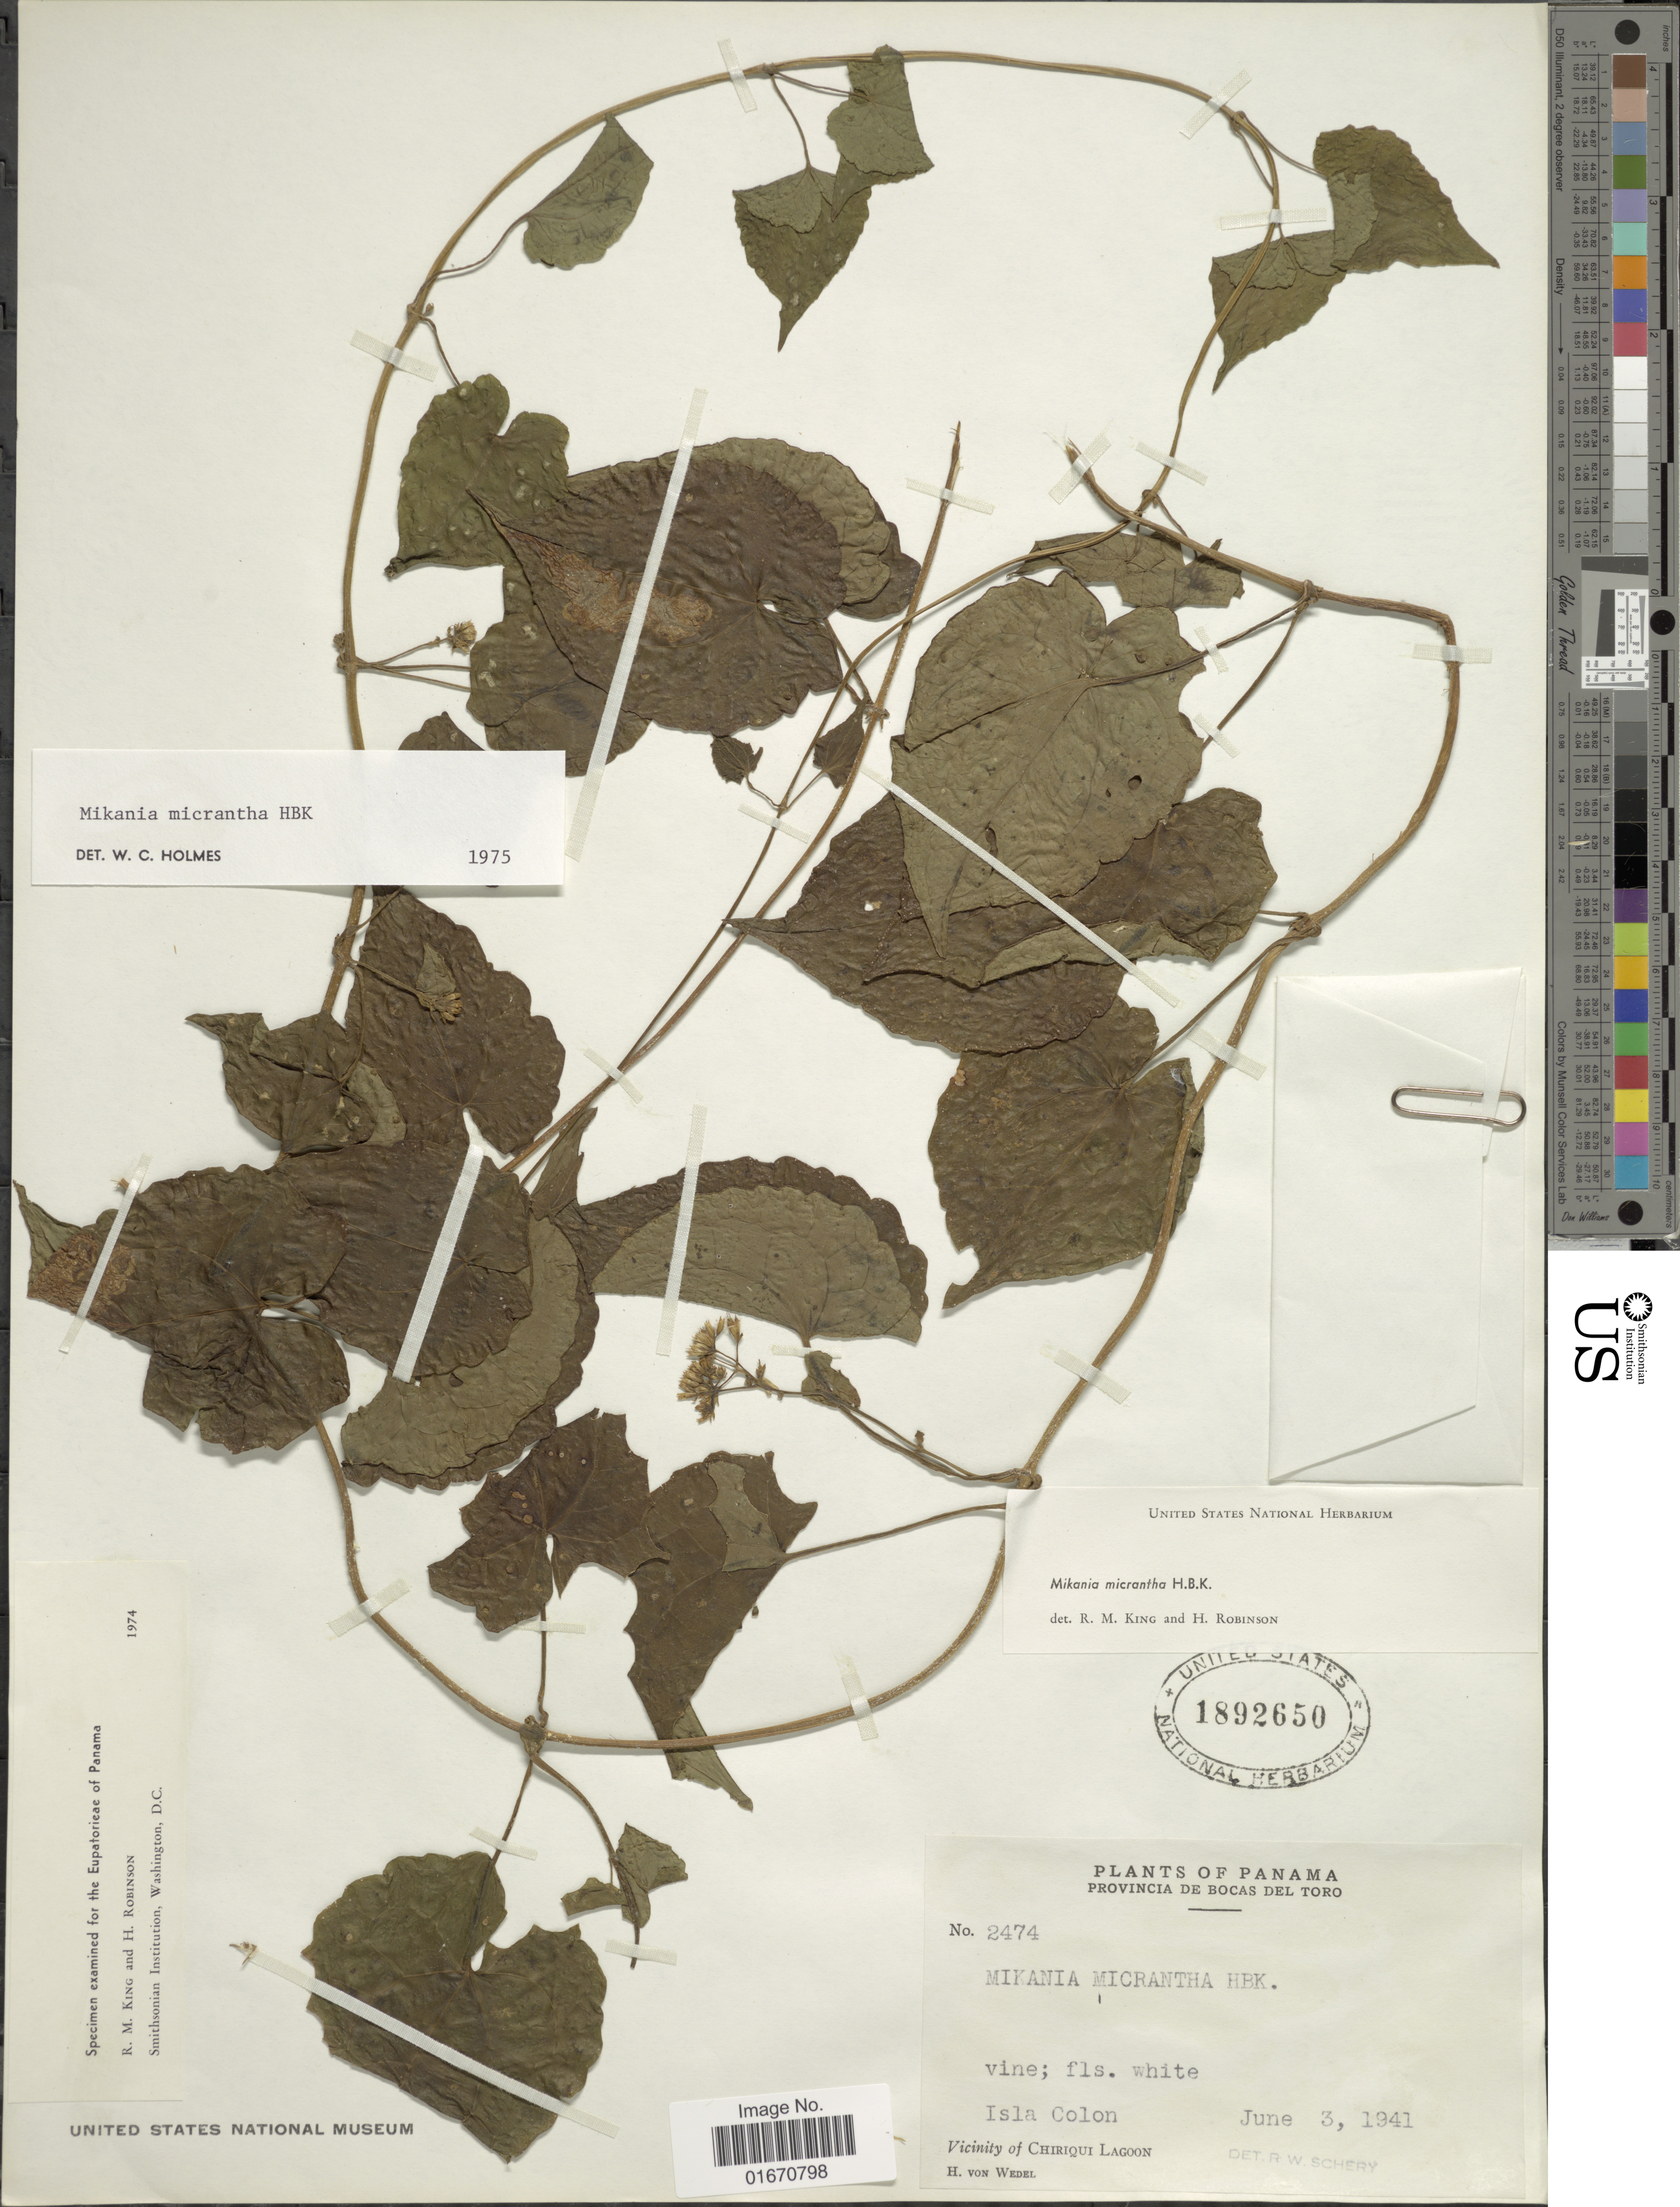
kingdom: Plantae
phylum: Tracheophyta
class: Magnoliopsida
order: Asterales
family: Asteraceae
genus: Mikania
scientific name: Mikania micrantha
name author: Kunth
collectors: H. von Wedel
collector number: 2474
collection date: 1941-06-03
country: Panama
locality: Provincia de Bocas del Toro, Isla Colon, Vicinity of Chiriqui Lagoon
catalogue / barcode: US 1892650